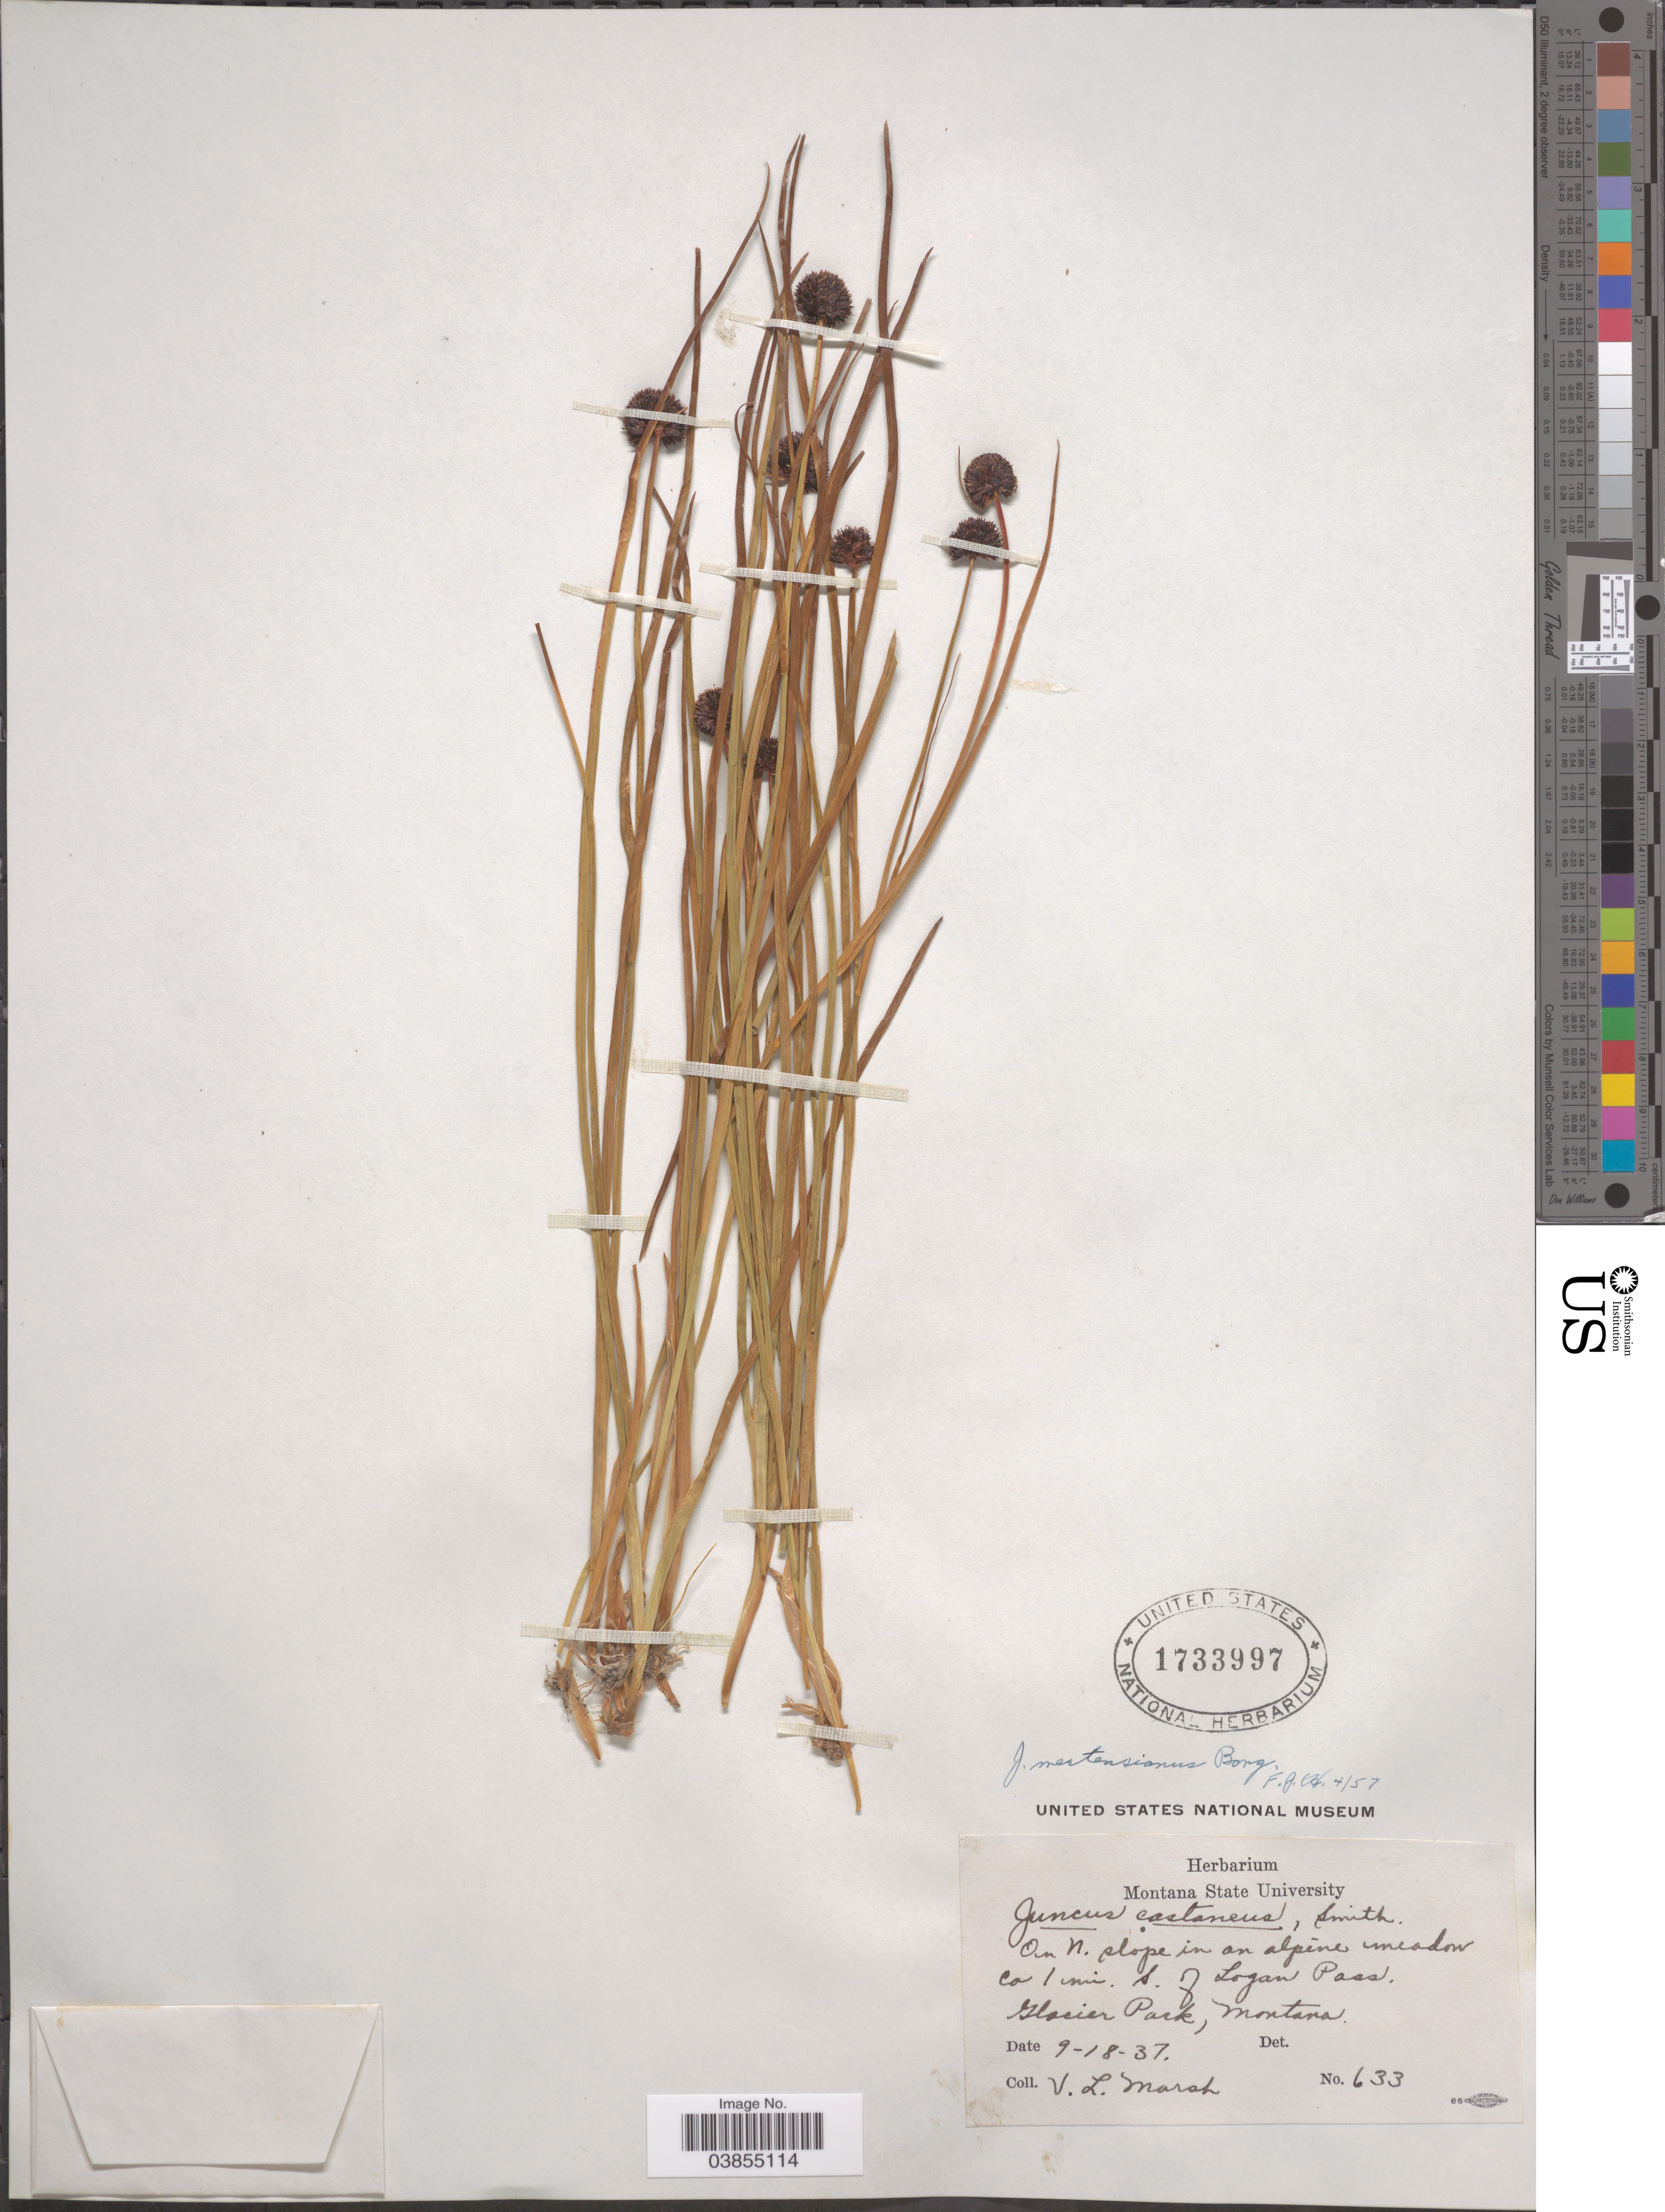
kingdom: Plantae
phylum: Tracheophyta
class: Liliopsida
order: Poales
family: Juncaceae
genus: Juncus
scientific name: Juncus mertensianus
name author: Bong.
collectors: V. L. Marsh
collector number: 633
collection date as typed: Transcribed d/m/y: 18/9/37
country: United States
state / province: Montana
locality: On N. slope in an alpine, meadow co 1 mi. S. of Logan Pass. Glacier Park.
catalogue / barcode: US 1733997